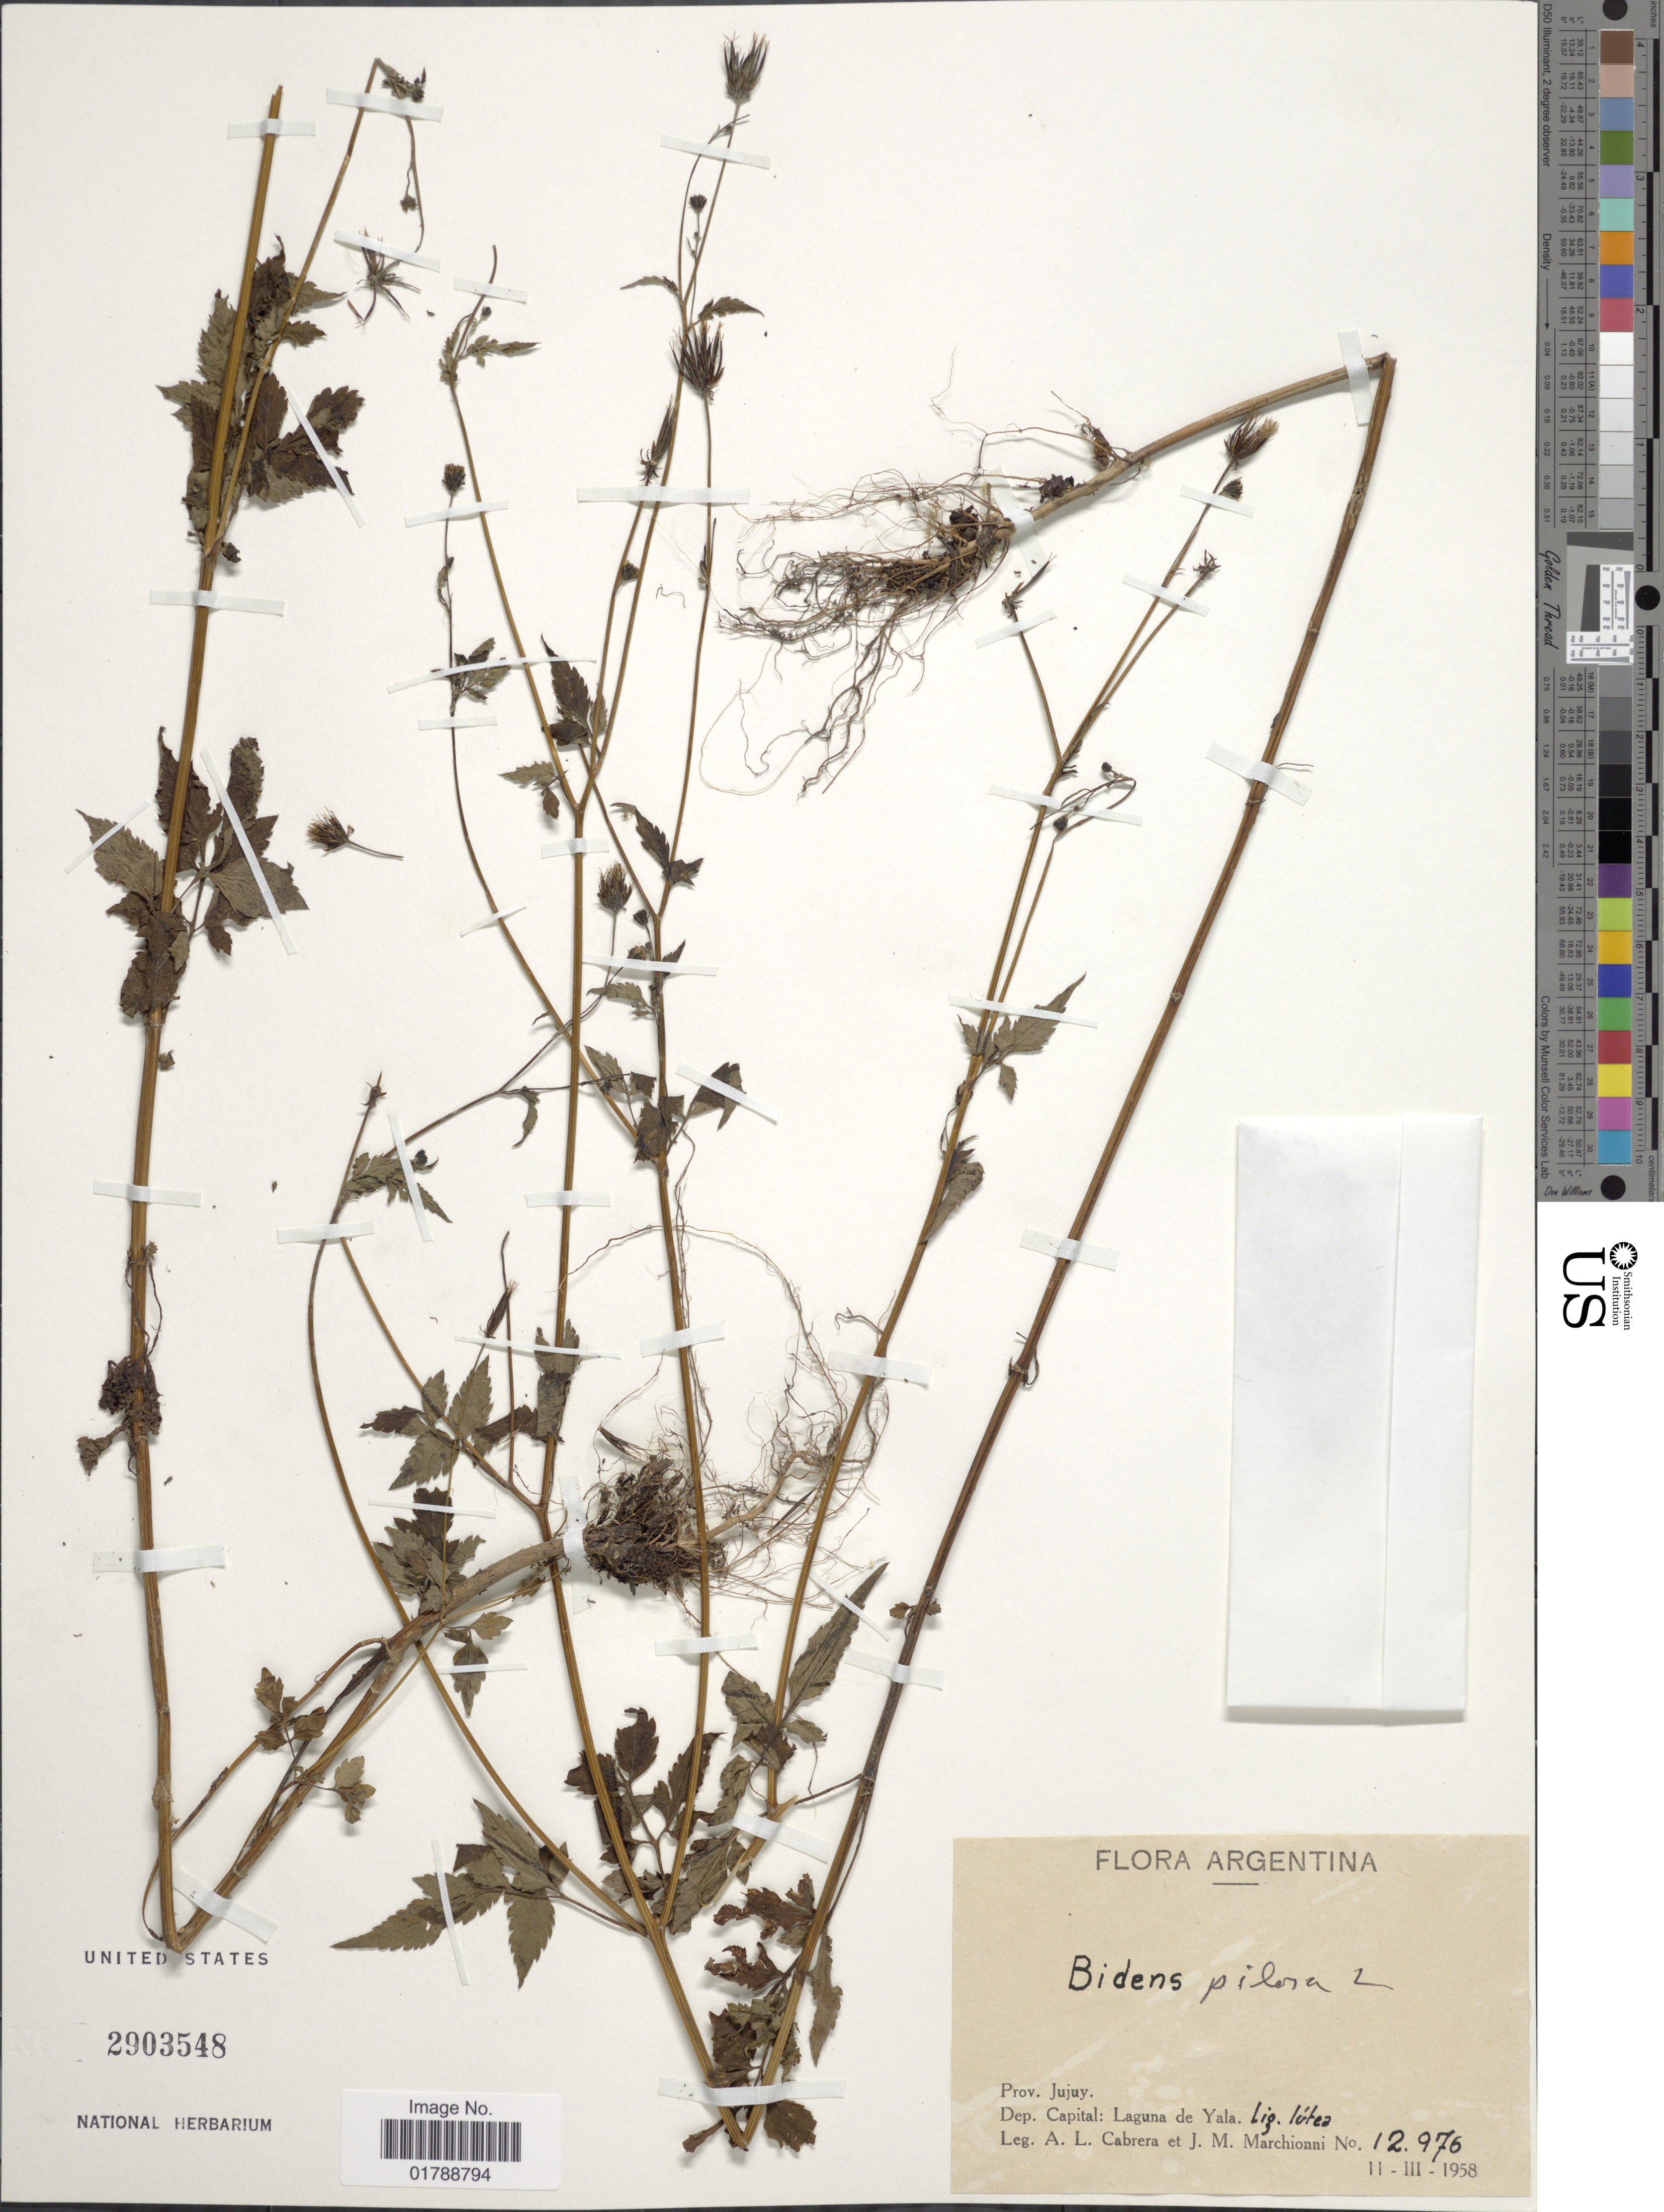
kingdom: Plantae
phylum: Tracheophyta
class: Magnoliopsida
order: Asterales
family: Asteraceae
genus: Bidens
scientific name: Bidens pilosa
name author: L.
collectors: A. L. Cabrera & J. Marchionni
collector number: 12976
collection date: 1958-03-11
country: Argentina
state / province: Jujuy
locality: Dep. Capital: Laguna de Yala. lig. lútea [unsure placement]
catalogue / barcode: US 2903548